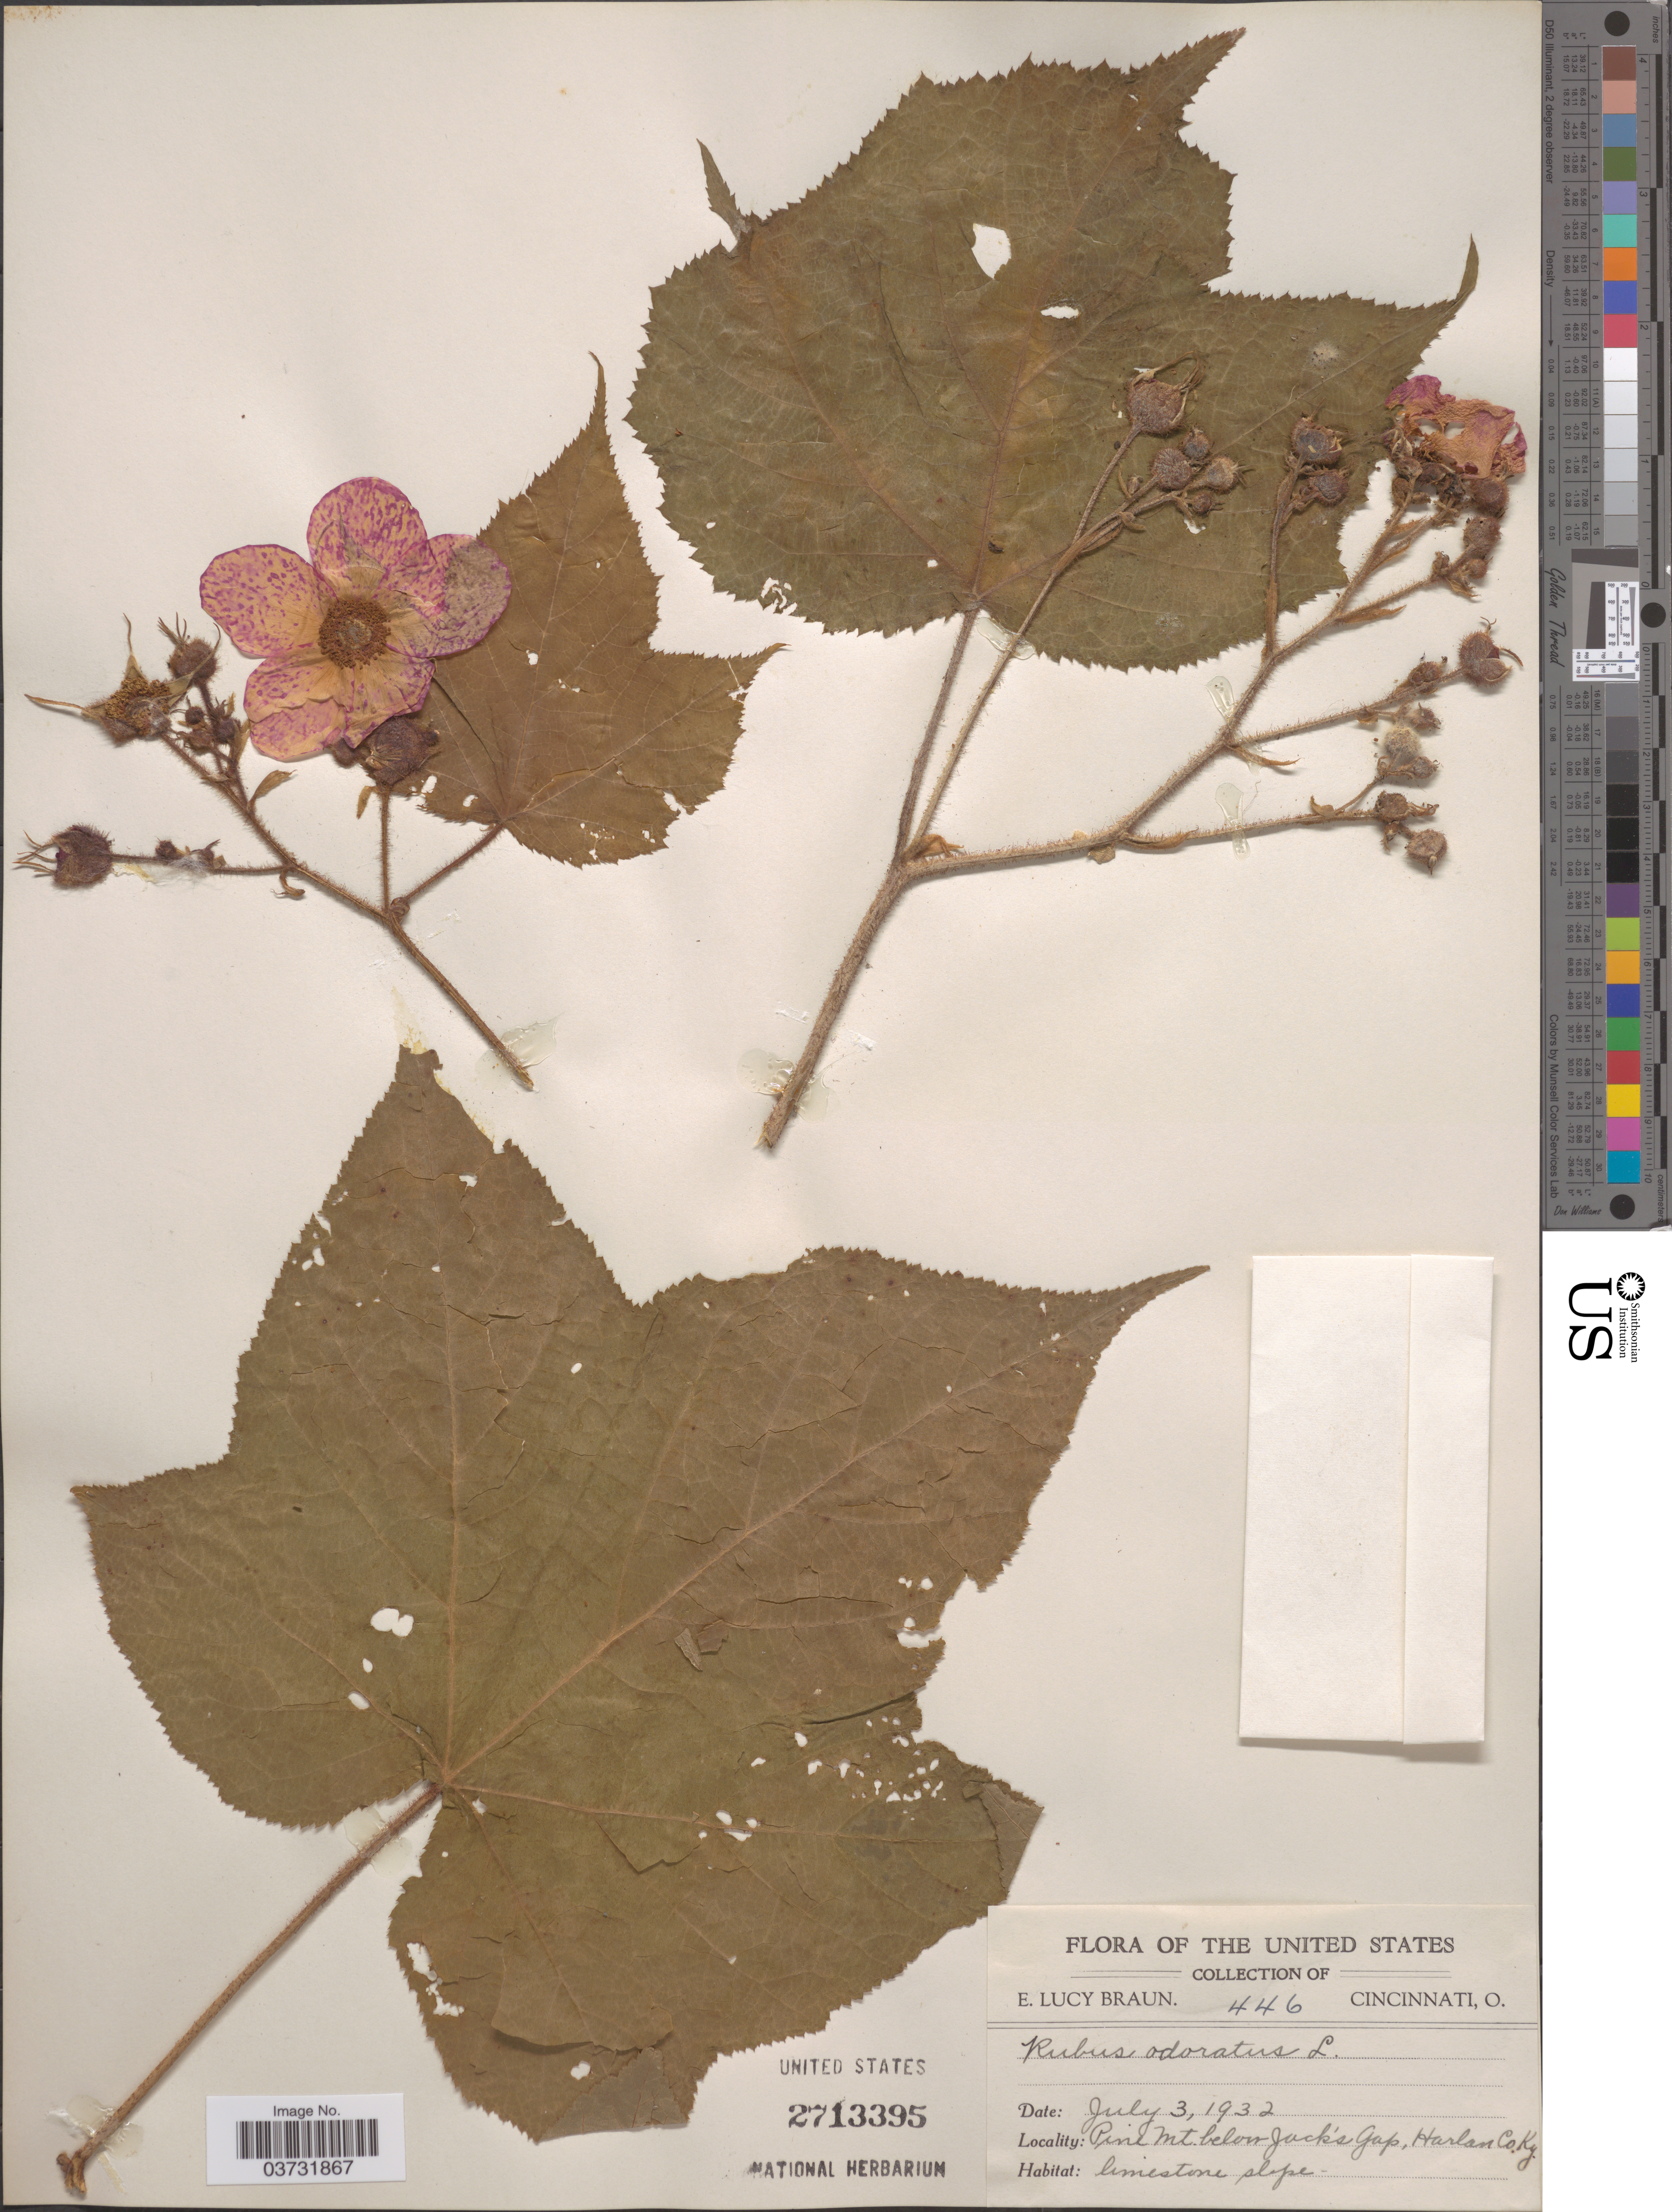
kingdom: Plantae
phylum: Tracheophyta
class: Magnoliopsida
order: Rosales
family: Rosaceae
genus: Rubus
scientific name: Rubus odoratus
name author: L.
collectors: E. L. Braun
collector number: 446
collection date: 1932-07-03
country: United States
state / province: Kentucky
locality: Pine Mt. below Jack's Gap, Harlan Co.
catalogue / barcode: US 2713395